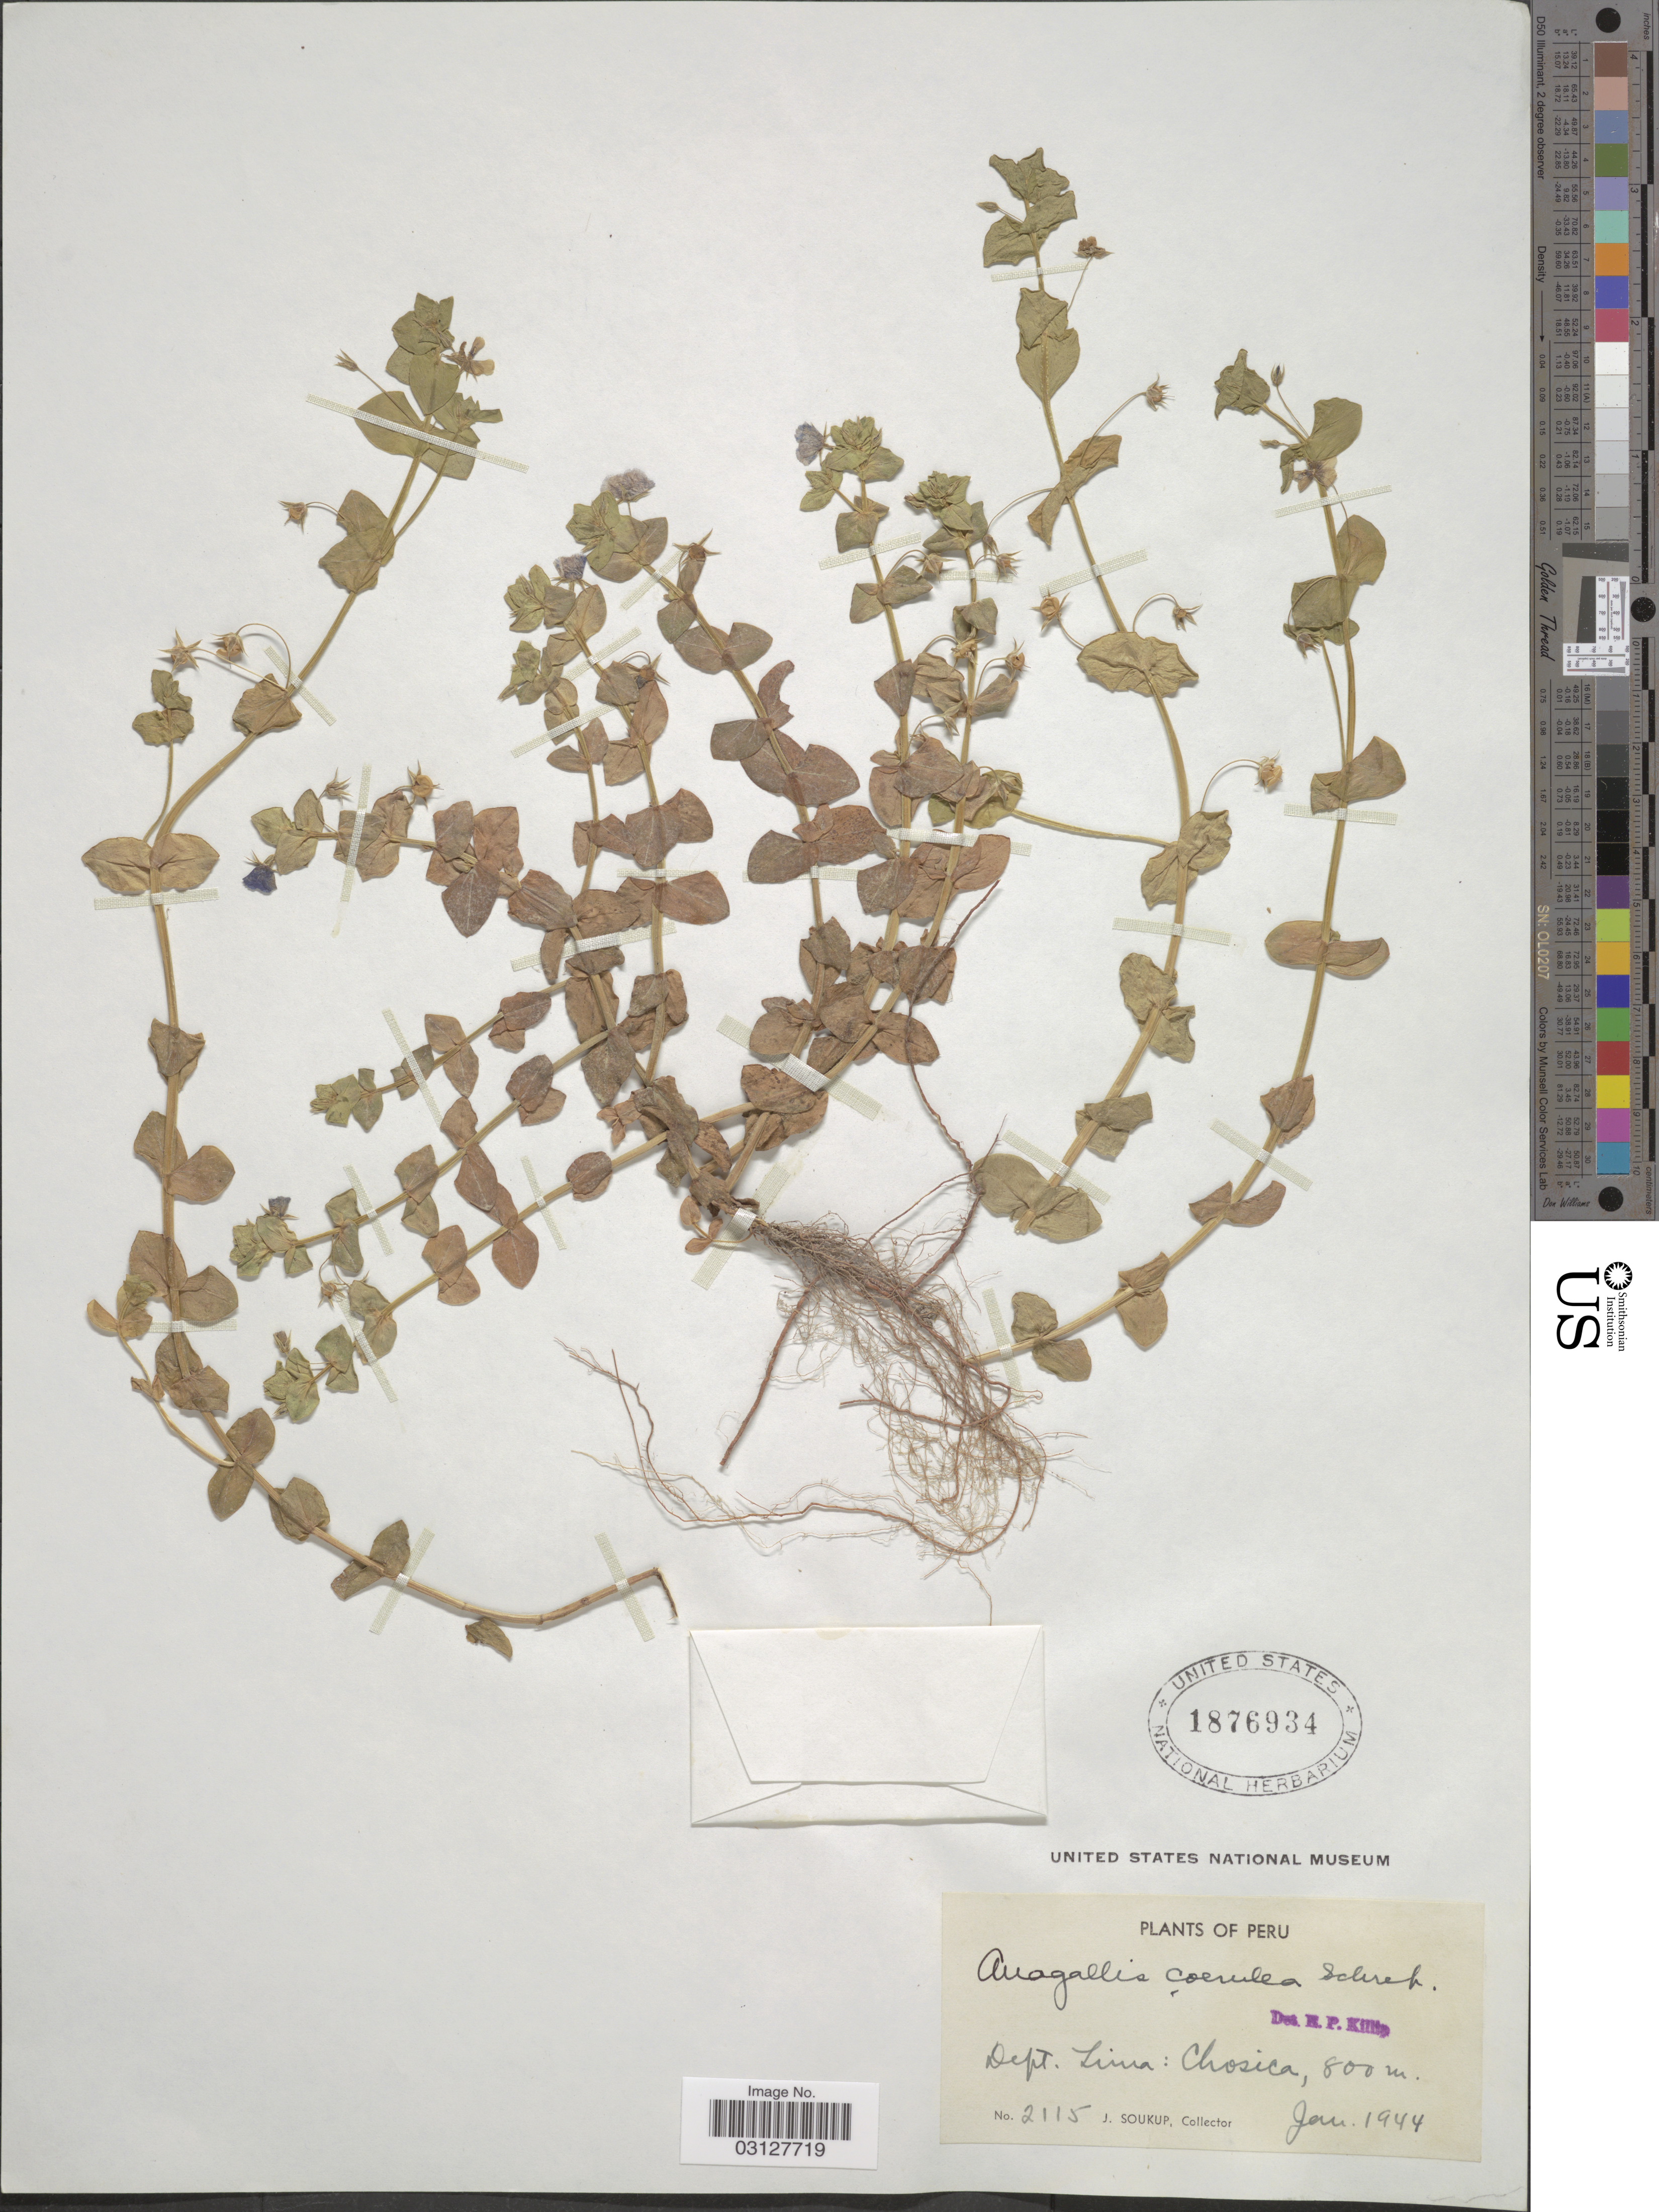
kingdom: Plantae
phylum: Tracheophyta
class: Magnoliopsida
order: Ericales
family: Primulaceae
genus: Anagallis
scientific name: Anagallis coerulea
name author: Schreb.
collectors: J. Soukup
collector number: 2115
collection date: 1944-01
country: Peru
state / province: Lima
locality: Dept. Lima: Chosica.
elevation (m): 800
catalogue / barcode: US 1876934